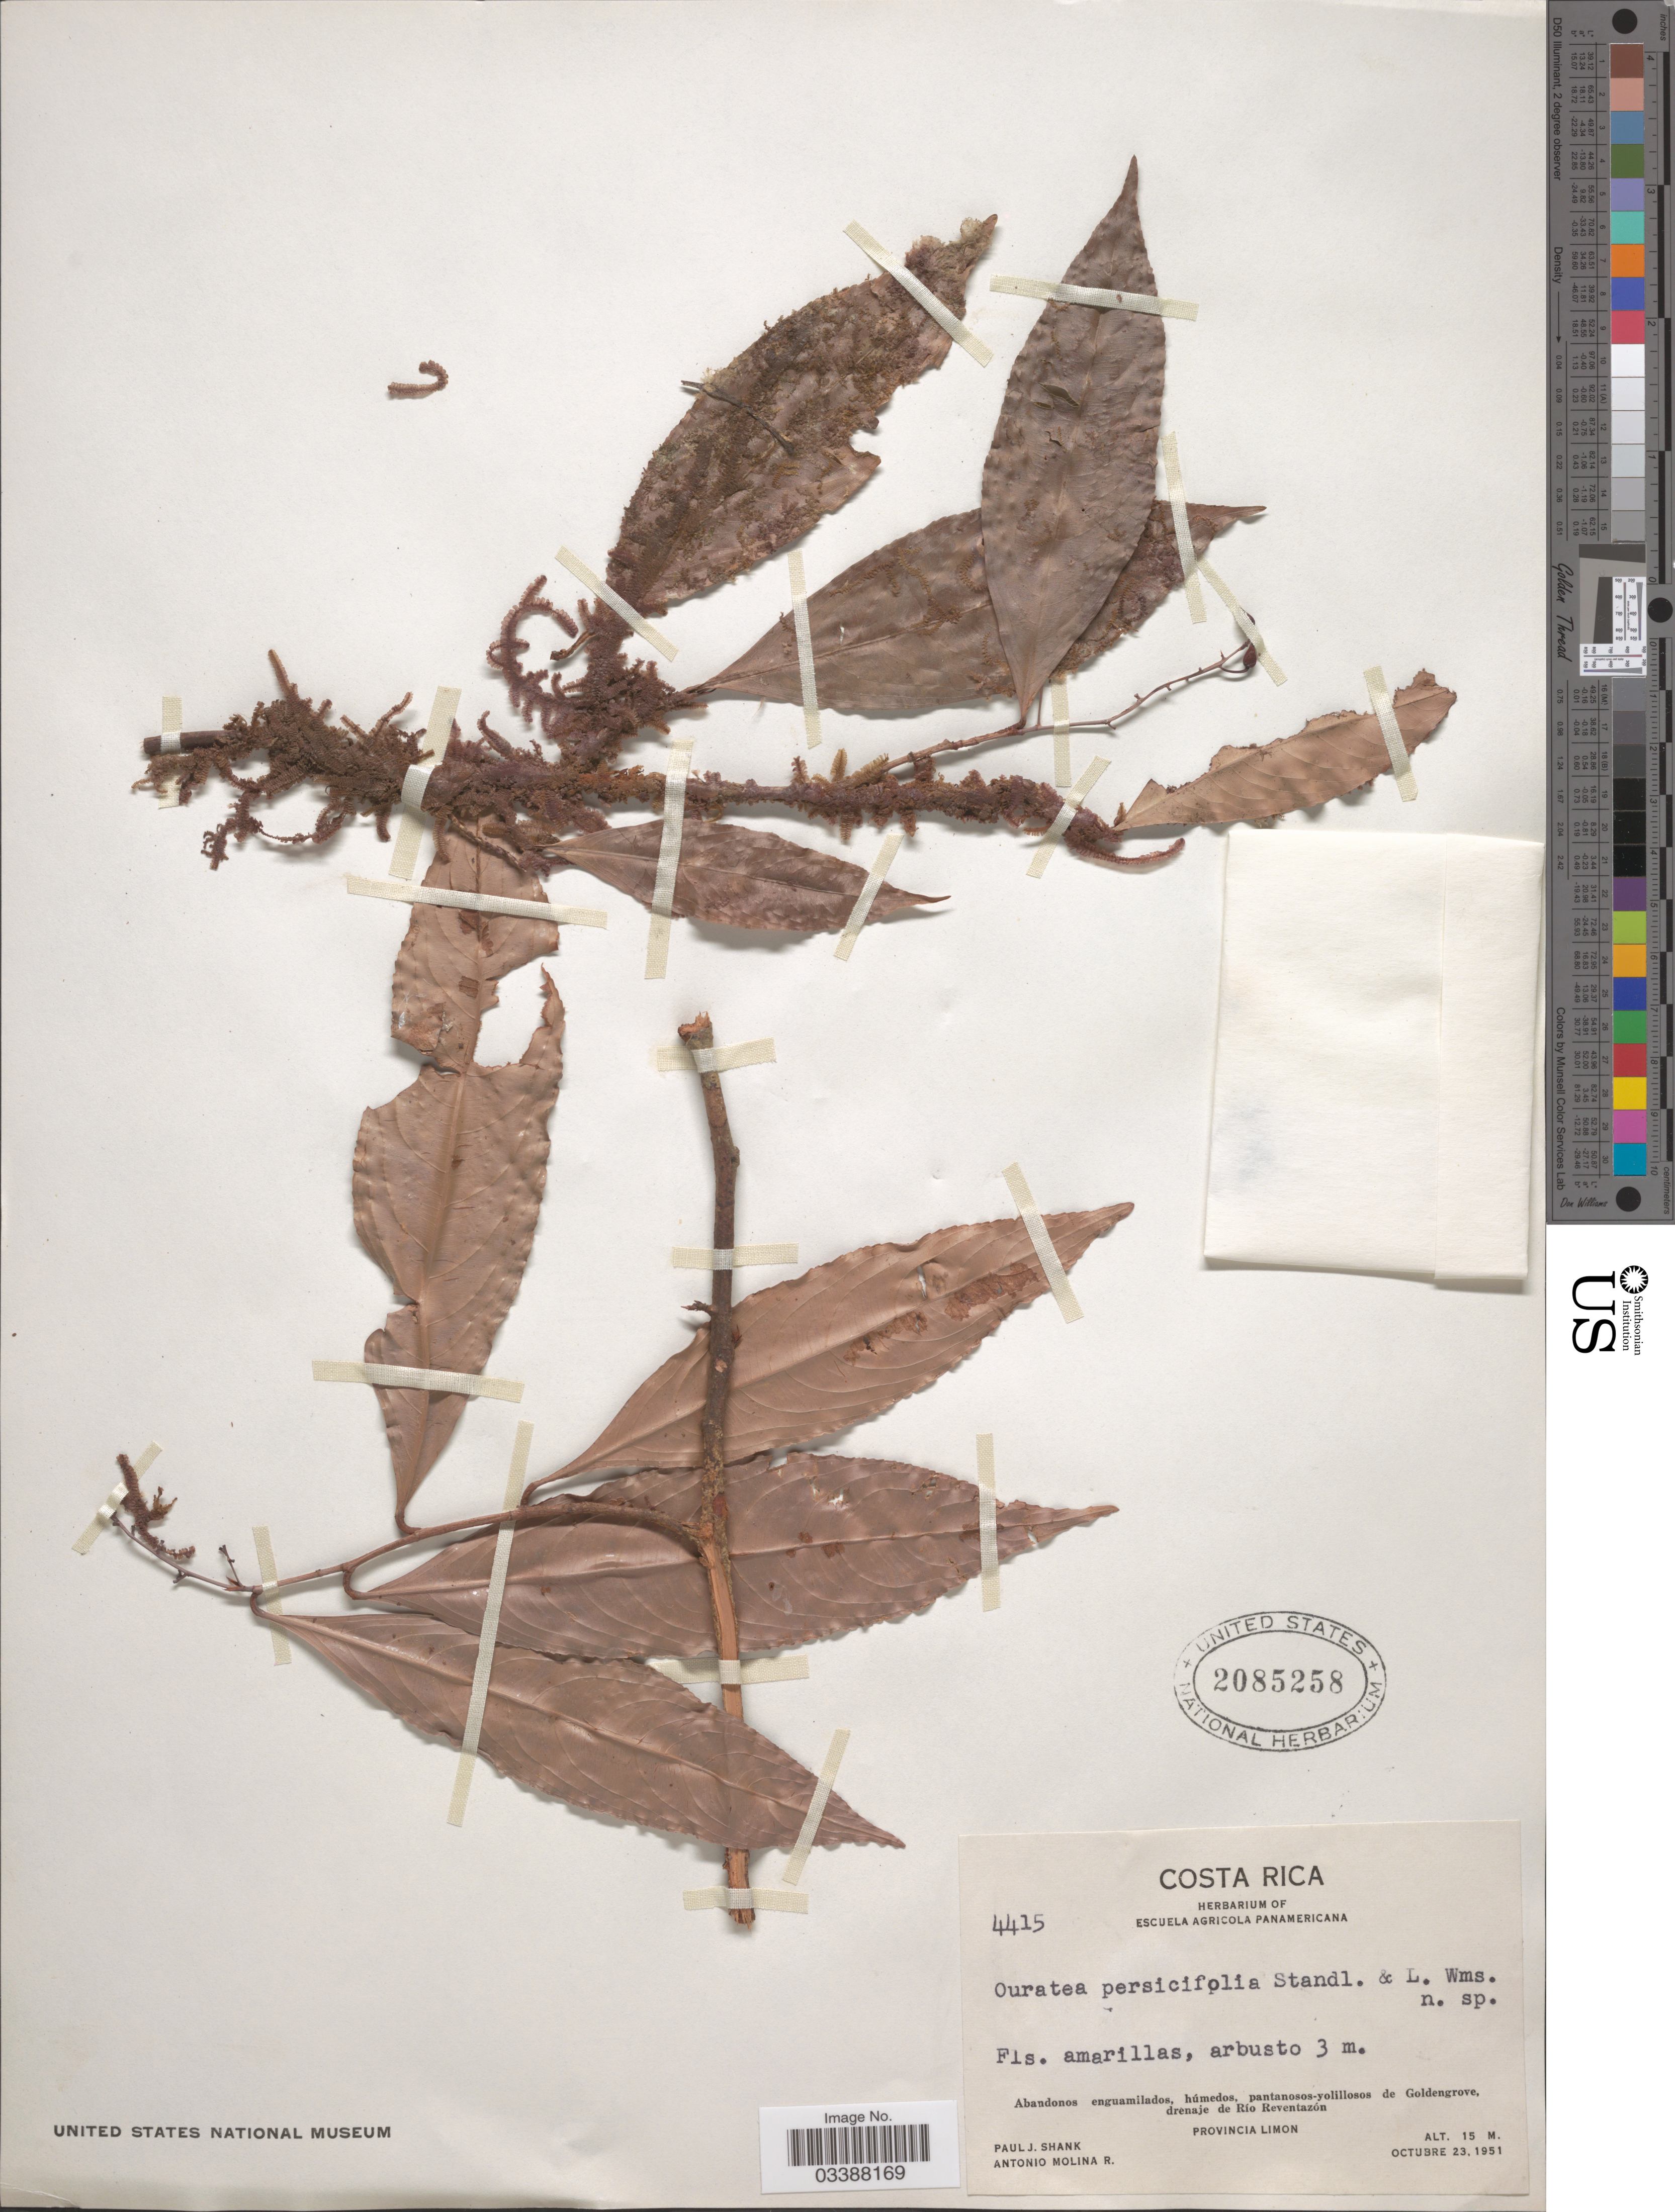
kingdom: Plantae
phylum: Tracheophyta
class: Magnoliopsida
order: Malpighiales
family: Ochnaceae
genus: Ouratea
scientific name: Ouratea persicifolia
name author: Standl. & L. Wms.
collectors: P. J. Shank & A. Molina R.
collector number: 4415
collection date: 1951-10-23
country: Costa Rica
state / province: Limón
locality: Goldengrove, drenaje de Río Reventazón.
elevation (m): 15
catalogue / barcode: US 2085258